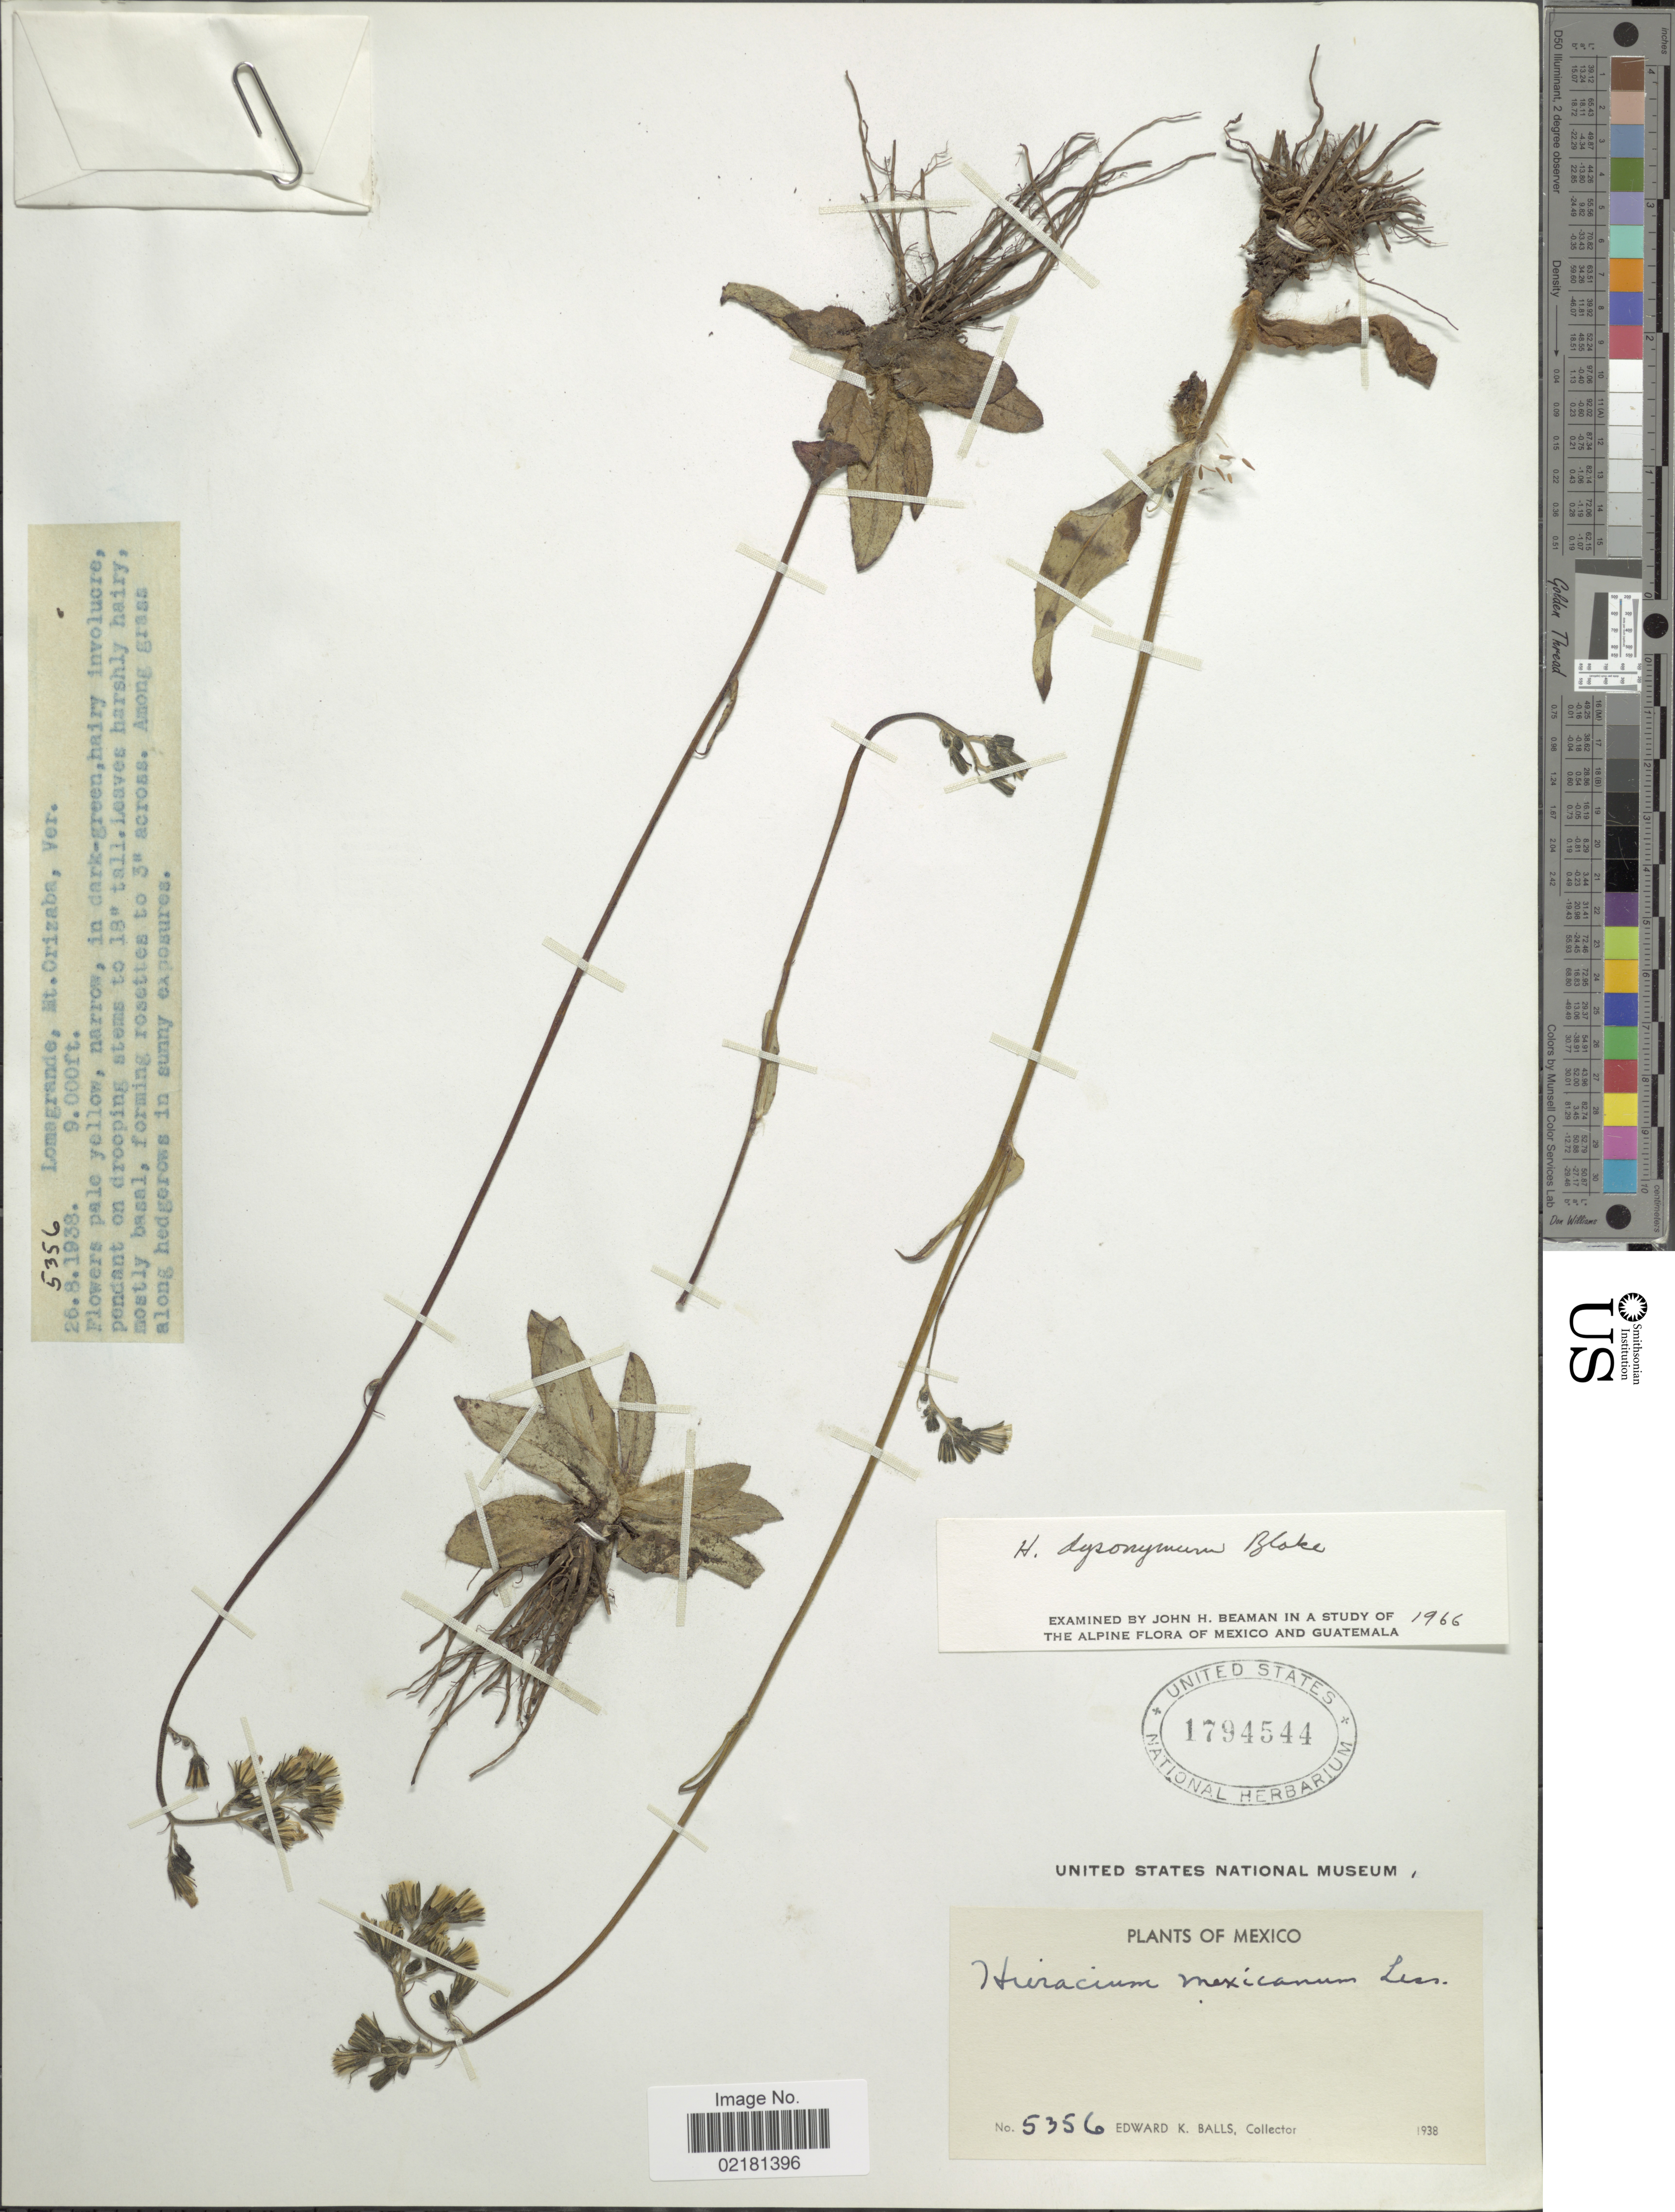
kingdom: Plantae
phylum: Tracheophyta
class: Magnoliopsida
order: Asterales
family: Asteraceae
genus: Hieracium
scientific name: Hieracium dysonymum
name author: S.F. Blake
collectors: E. K. Balls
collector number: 5356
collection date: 1938-08-26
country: Mexico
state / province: Veracruz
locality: Lomagrande, Mt. Orizaba, Ver., along hedgerows.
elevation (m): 2743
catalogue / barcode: US 1794544